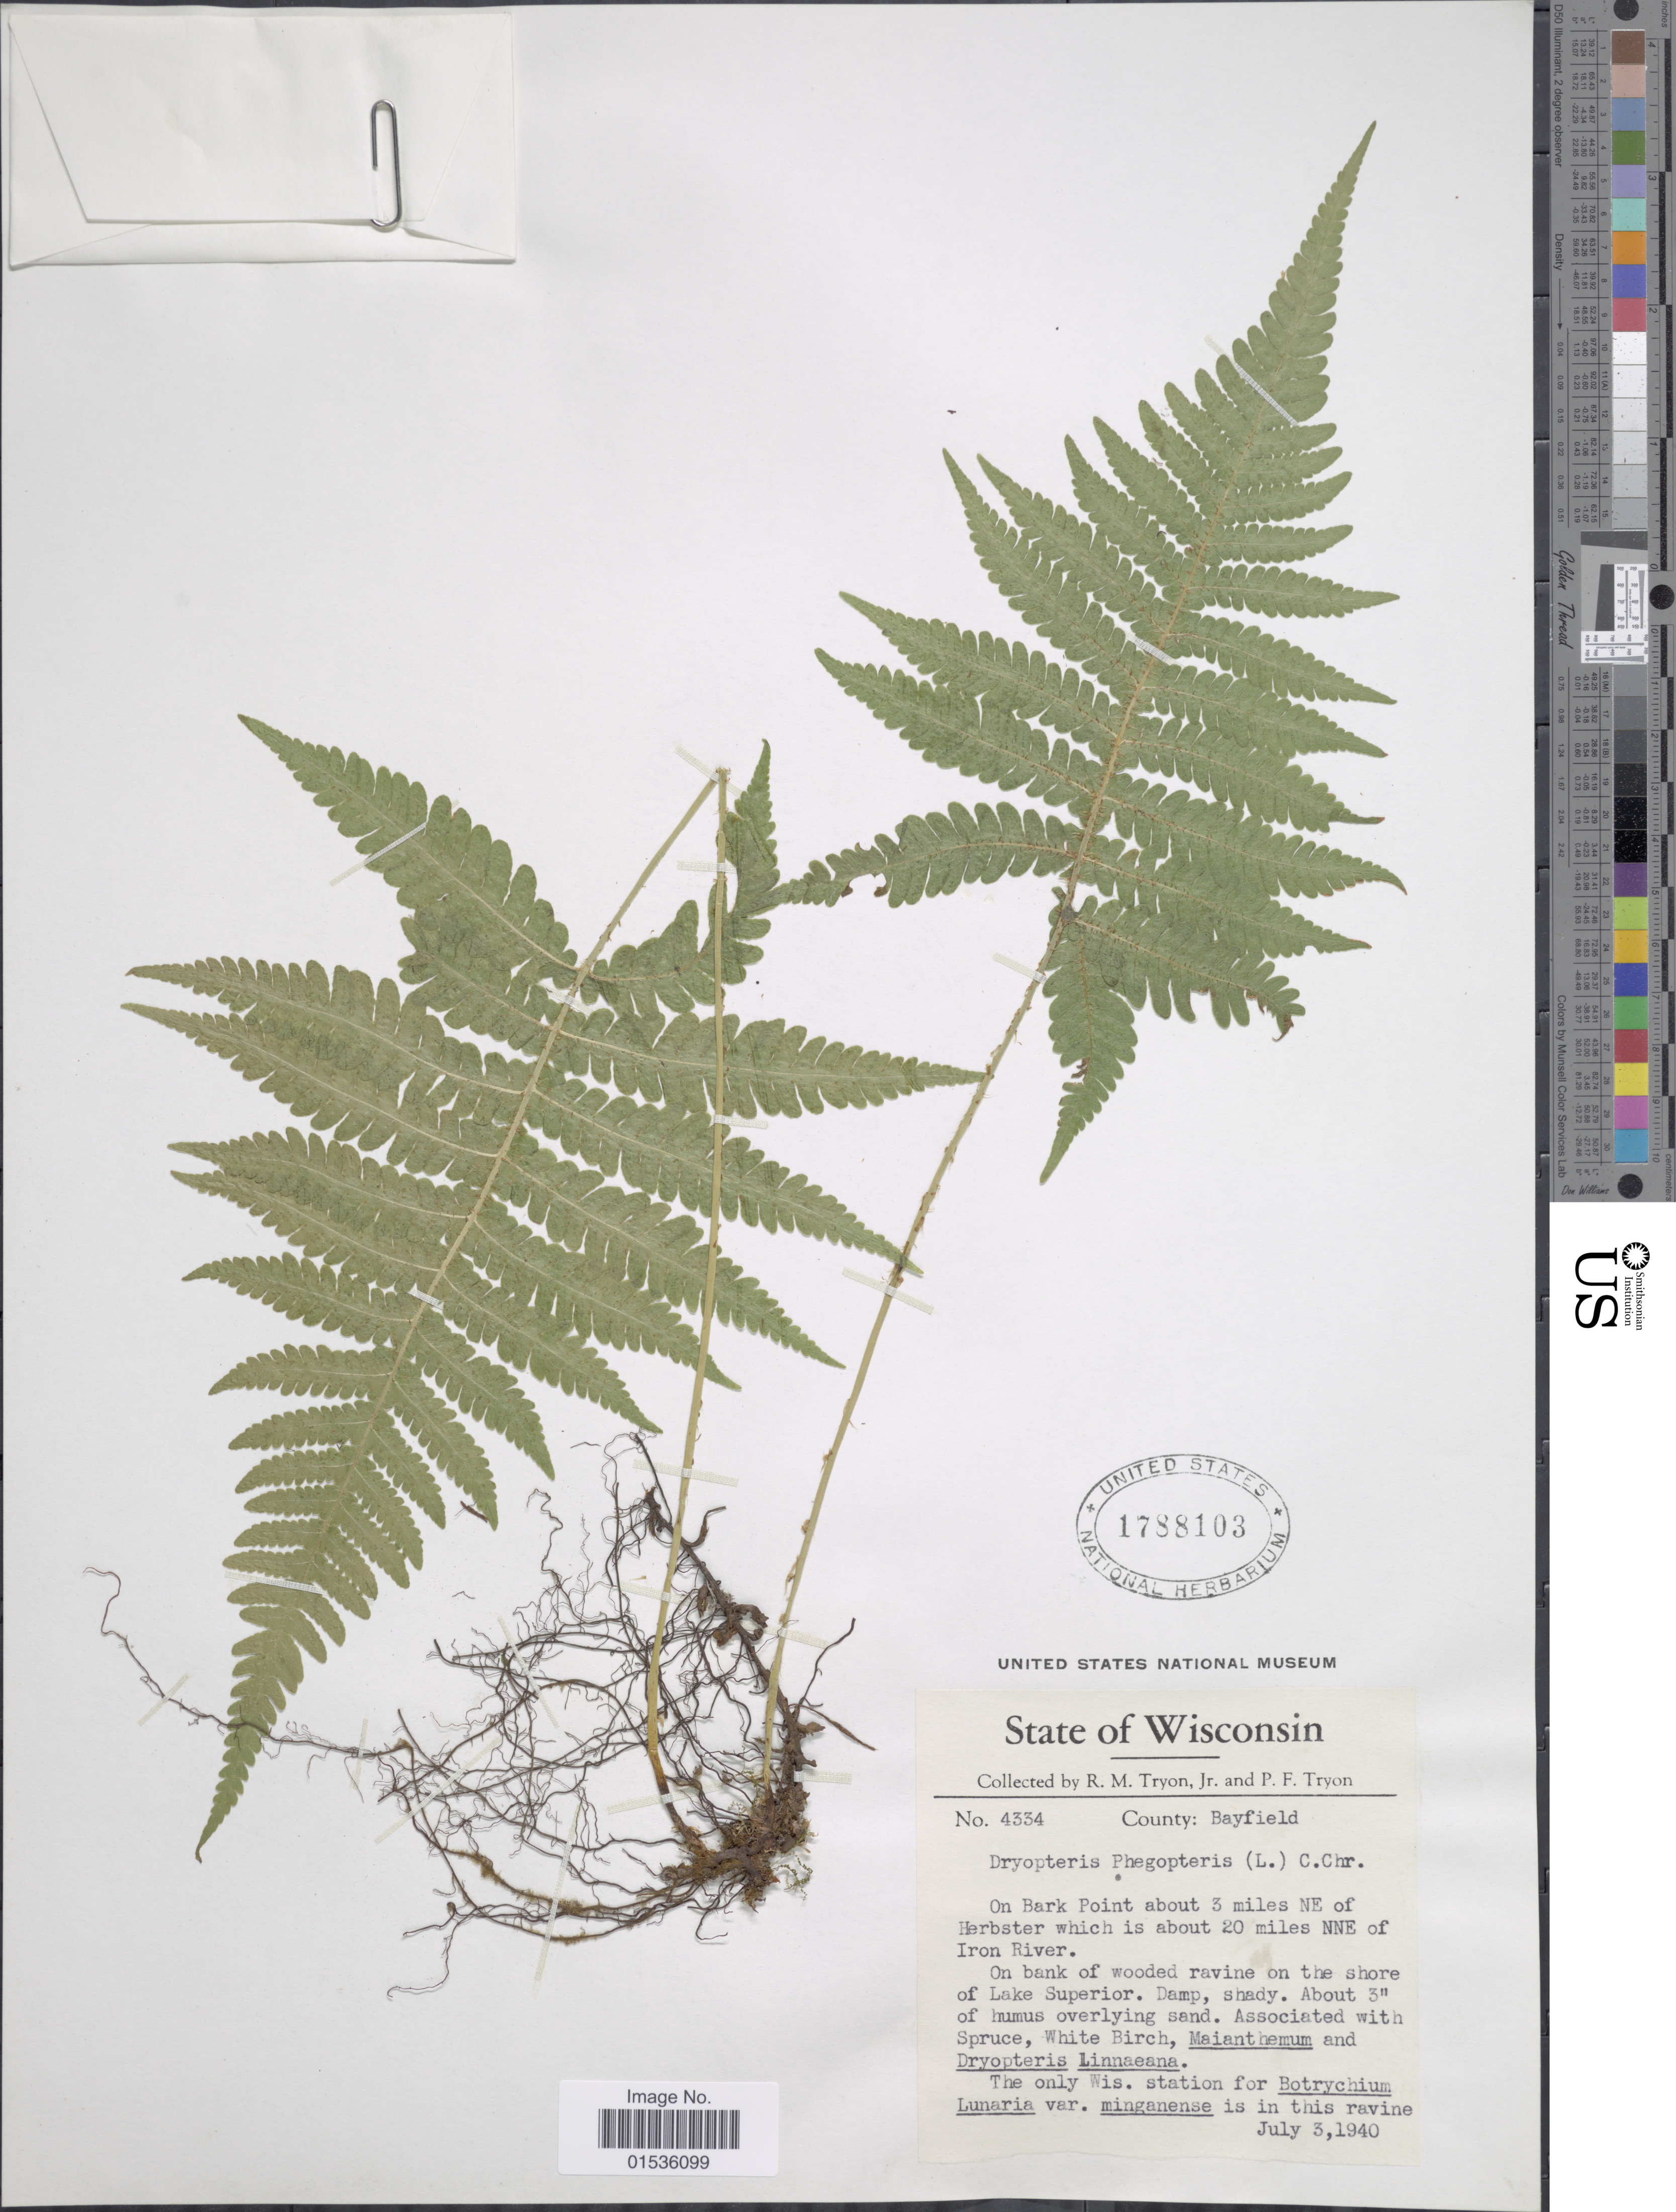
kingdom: Plantae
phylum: Tracheophyta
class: Polypodiopsida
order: Polypodiales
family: Thelypteridaceae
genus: Phegopteris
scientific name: Phegopteris connectilis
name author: (Michx.) Watt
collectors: R. M. Tryon & P. Tryon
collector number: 4334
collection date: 1940-07-03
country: United States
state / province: Wisconsin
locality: Wisconsin, On bark Point about 3 miles NE of Herbster which is about 20 miles NNE of Iron River,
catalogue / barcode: US 1788103